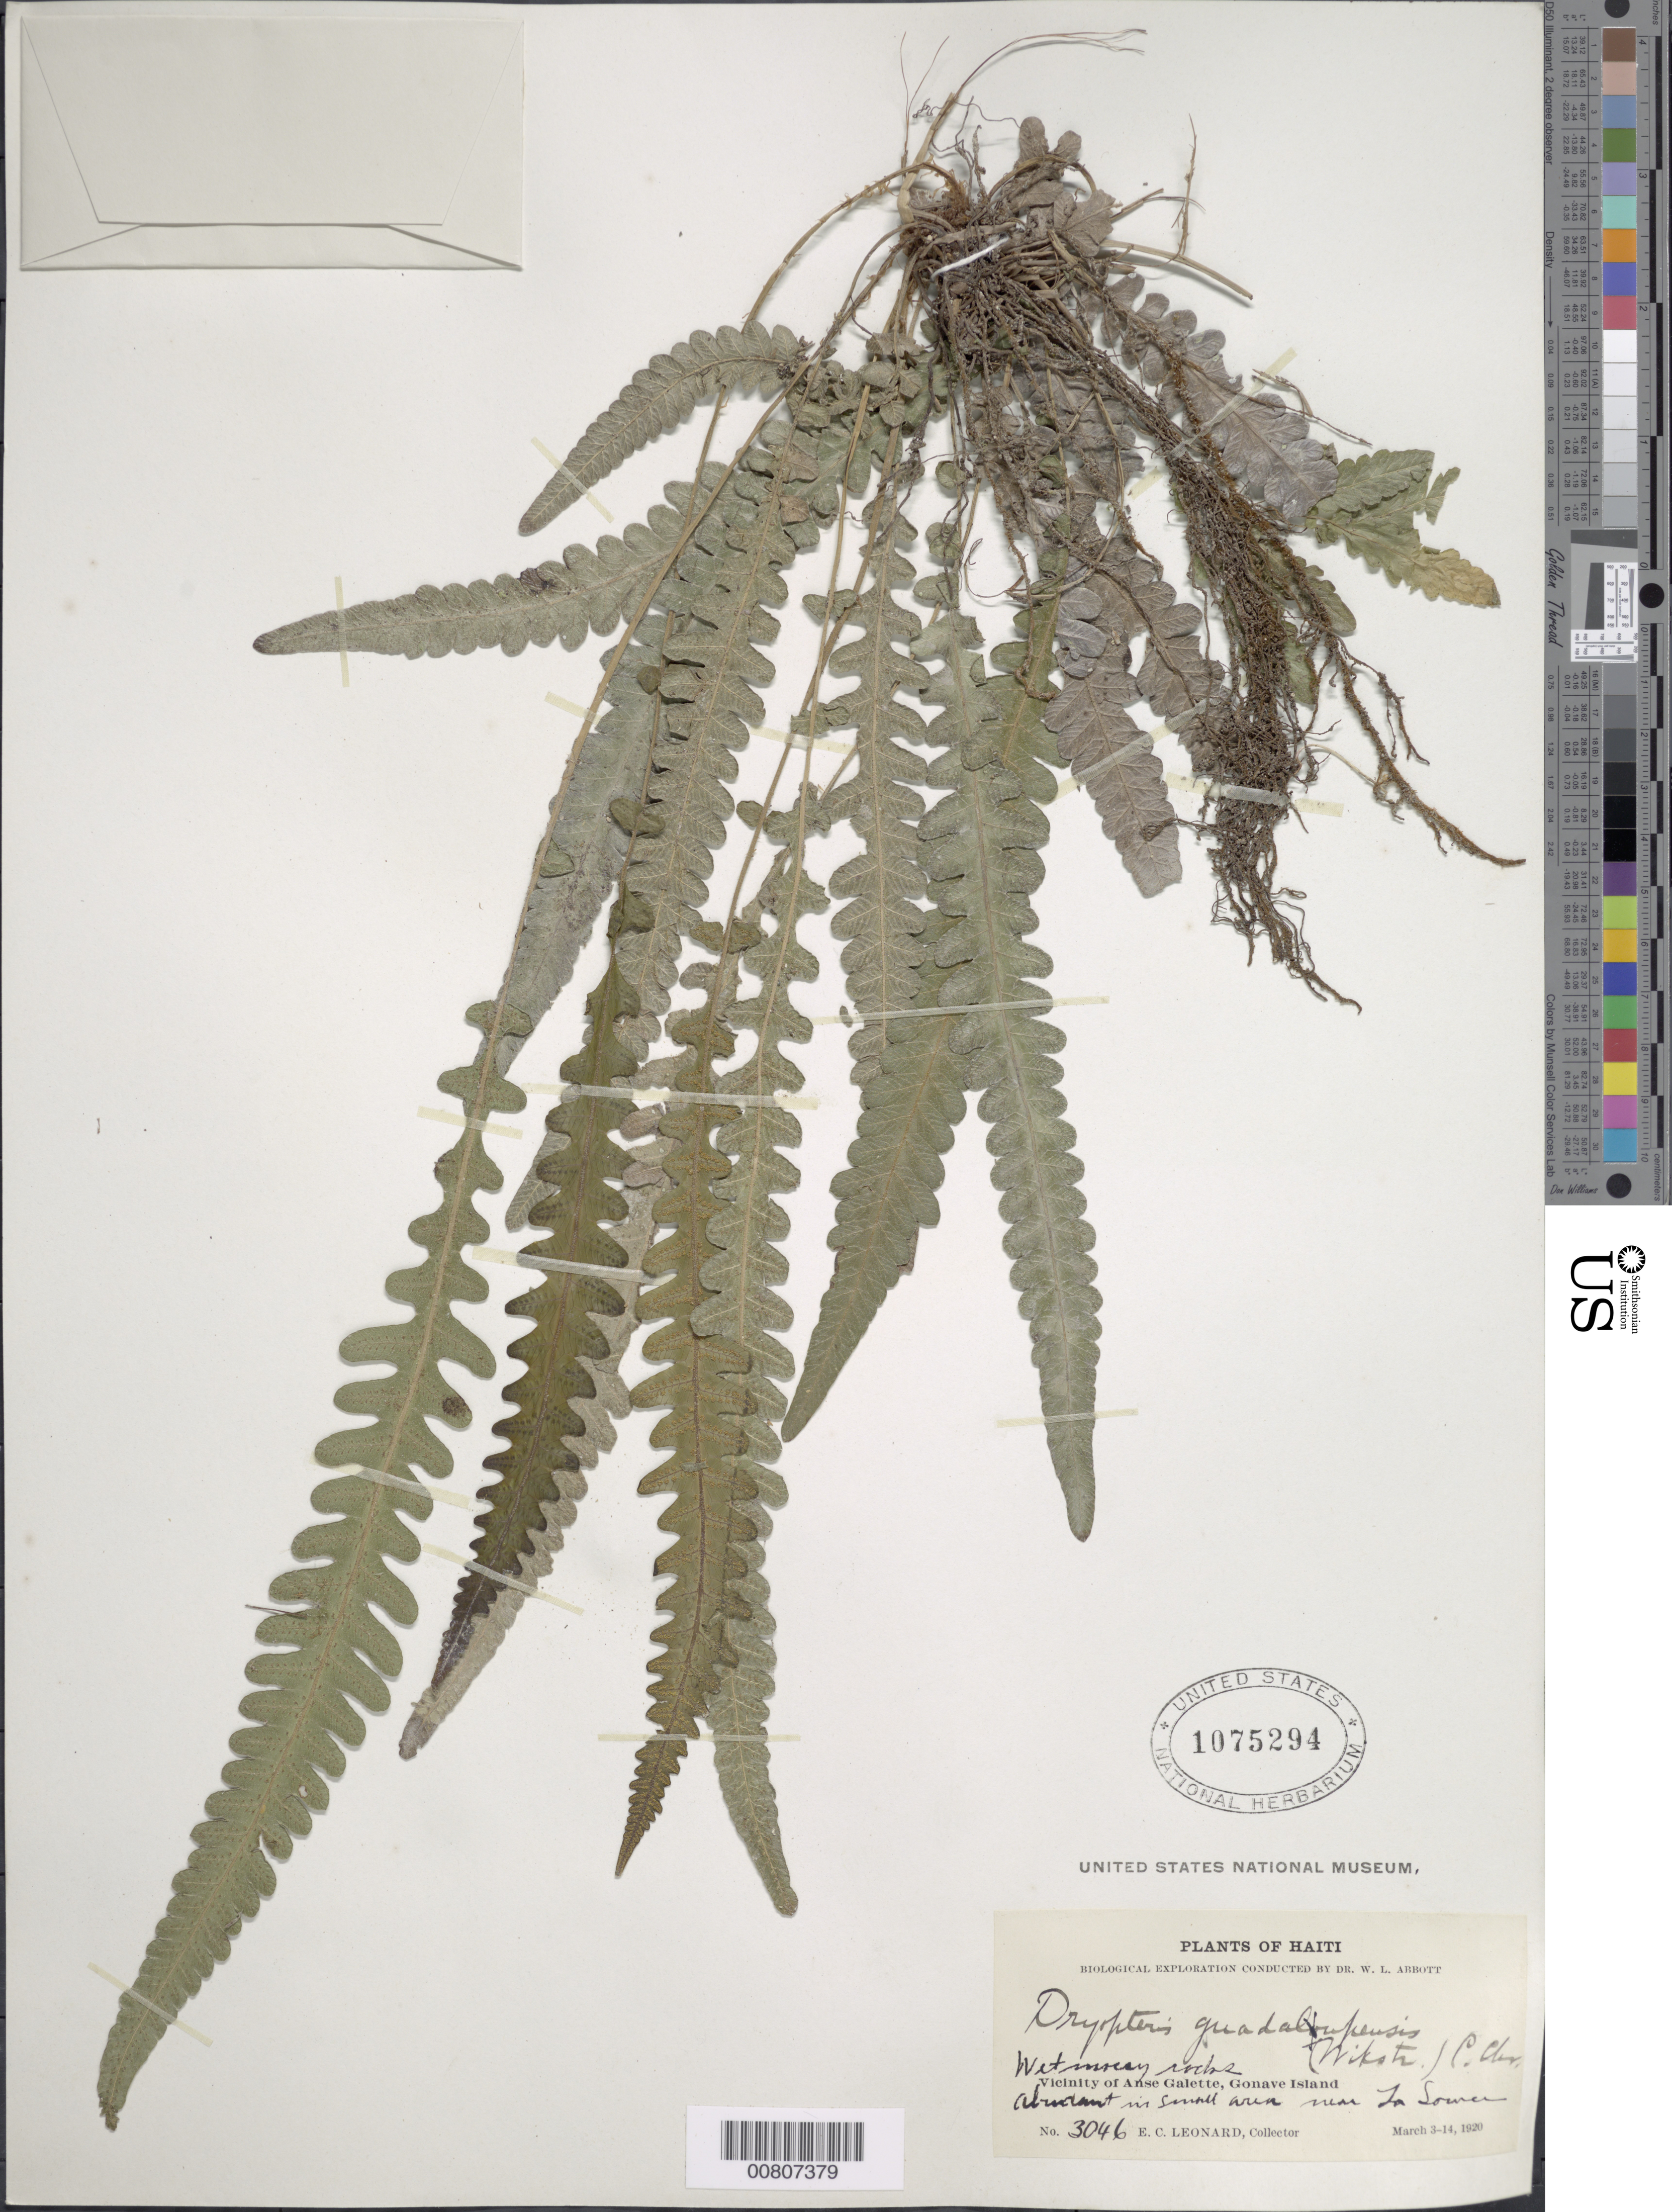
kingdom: Plantae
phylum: Tracheophyta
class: Polypodiopsida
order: Polypodiales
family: Thelypteridaceae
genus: Goniopteris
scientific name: Goniopteris guadelupensis (Wikstr.) comb. nov., ined 2015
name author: (Wikstr.)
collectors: E. C. Leonard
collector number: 3046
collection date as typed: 03 Mar 1920 to 14 Mar 1920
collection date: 1920-03-03/1920-03-14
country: Haiti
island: Hispaniola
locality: Gonave Island, vicinity Anse Galette, near La Source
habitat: Wet mossy rocks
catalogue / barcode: US 1075294